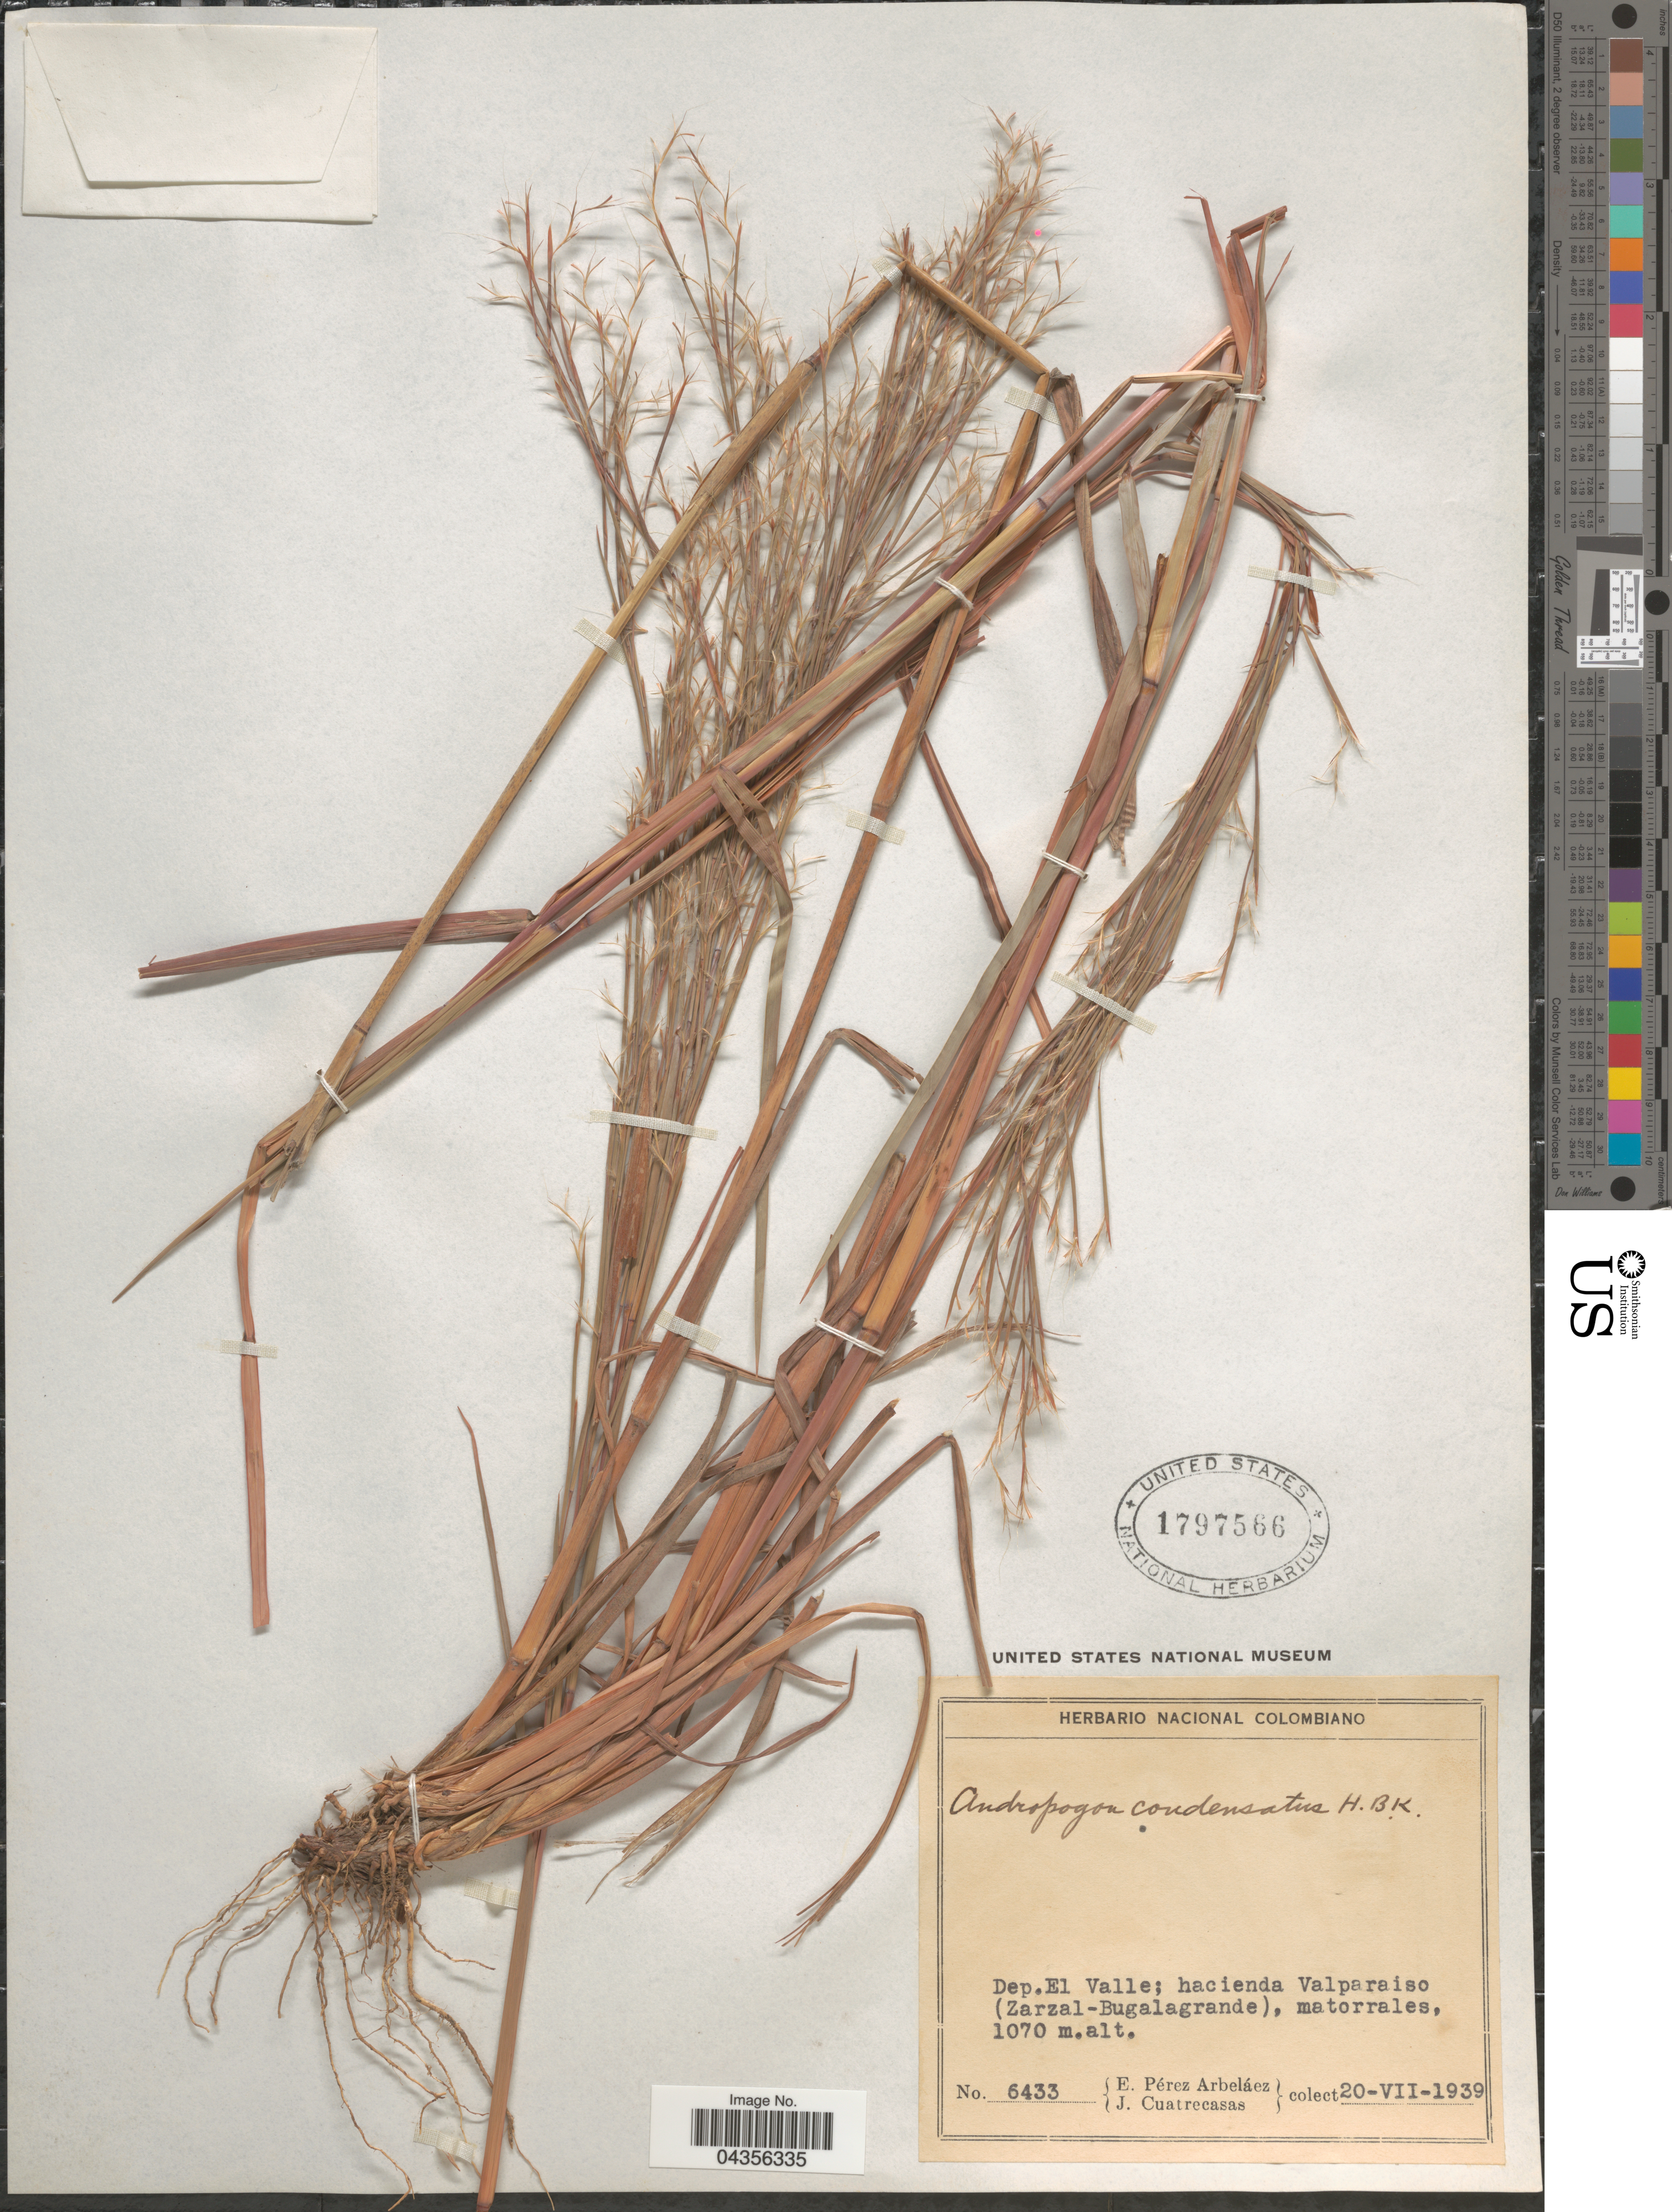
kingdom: Plantae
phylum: Tracheophyta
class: Liliopsida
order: Poales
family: Poaceae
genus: Schizachyrium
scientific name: Schizachyrium microstachyum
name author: (Desv. ex Ham.) Roseng. et al.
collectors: E. Pérez Arbeláez & J. Cuatrecasas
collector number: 6433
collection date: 1939-07-20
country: Colombia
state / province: Valle del Cauca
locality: Dep. El Valle; hacienda Valparaiso (Zarzal-Bugalagrande), Matorrales.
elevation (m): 1070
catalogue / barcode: US 1797566